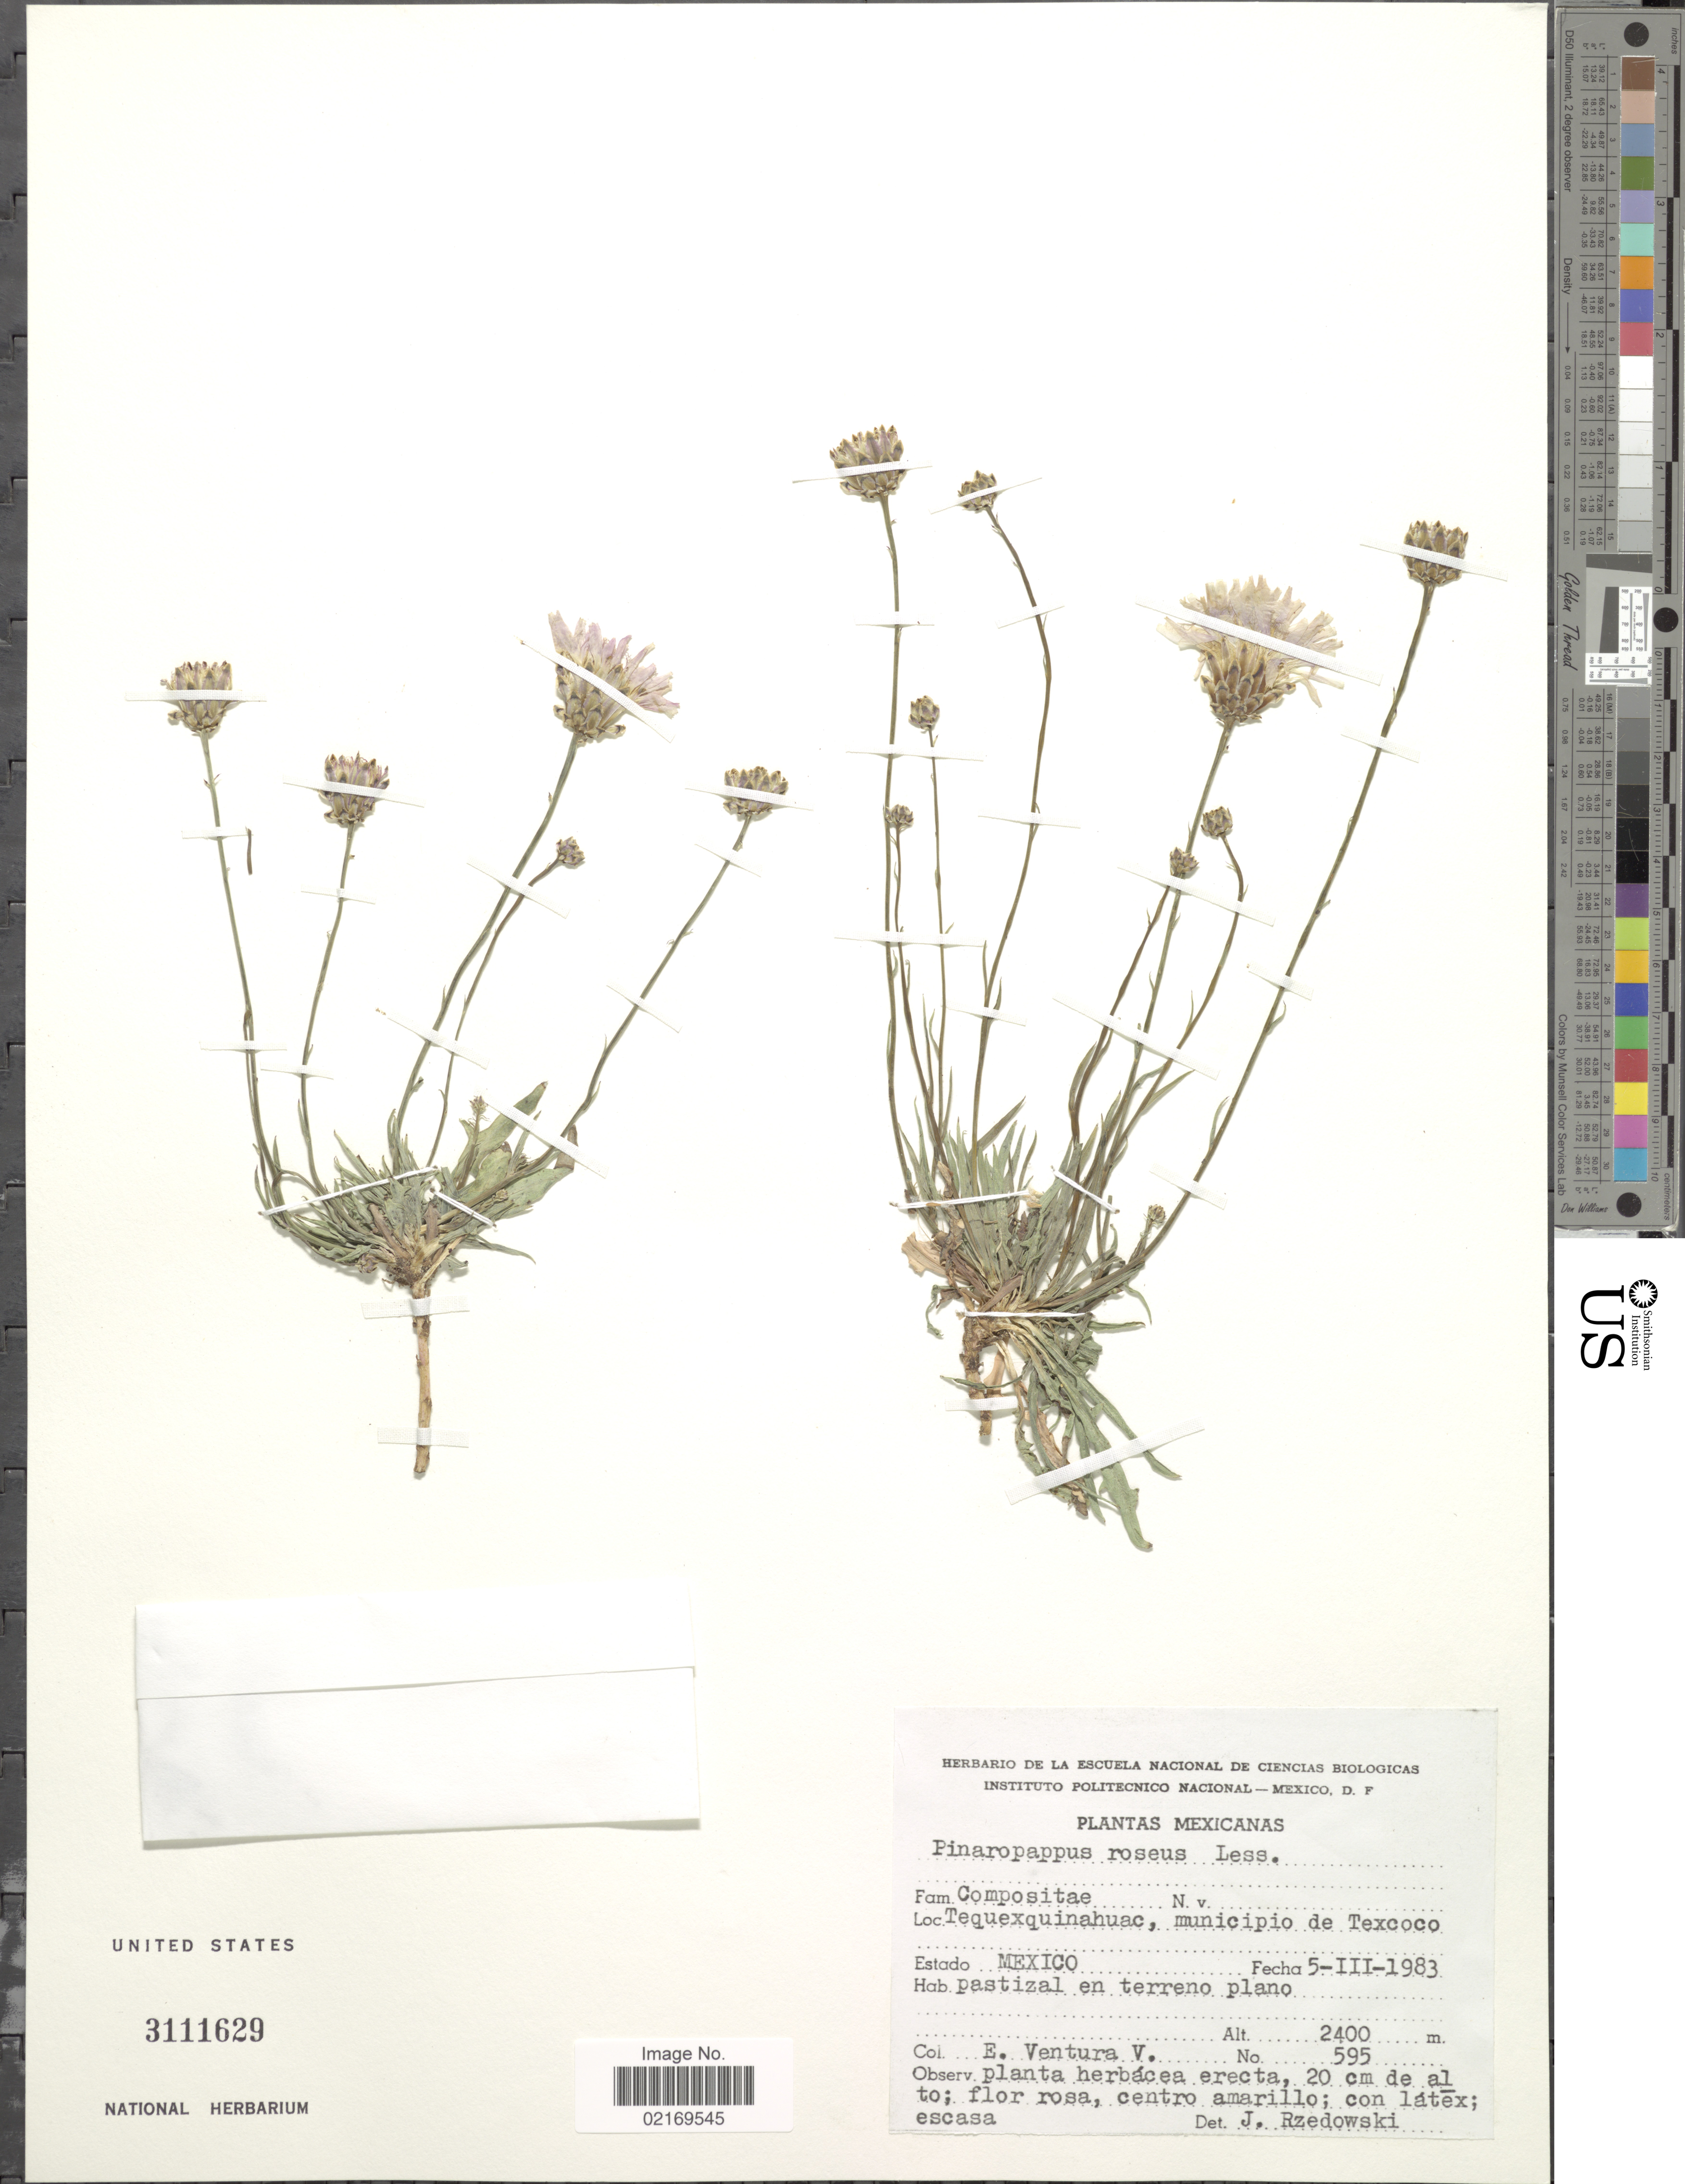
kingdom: Plantae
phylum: Tracheophyta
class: Magnoliopsida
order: Asterales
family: Asteraceae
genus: Pinaropappus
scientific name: Pinaropappus roseus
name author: Less.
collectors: E. Ventura V.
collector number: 595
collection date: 1983-03-05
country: Mexico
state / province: México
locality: Tequexquinahuac, municipio de Texcoco.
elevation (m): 2400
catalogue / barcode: US 3111629